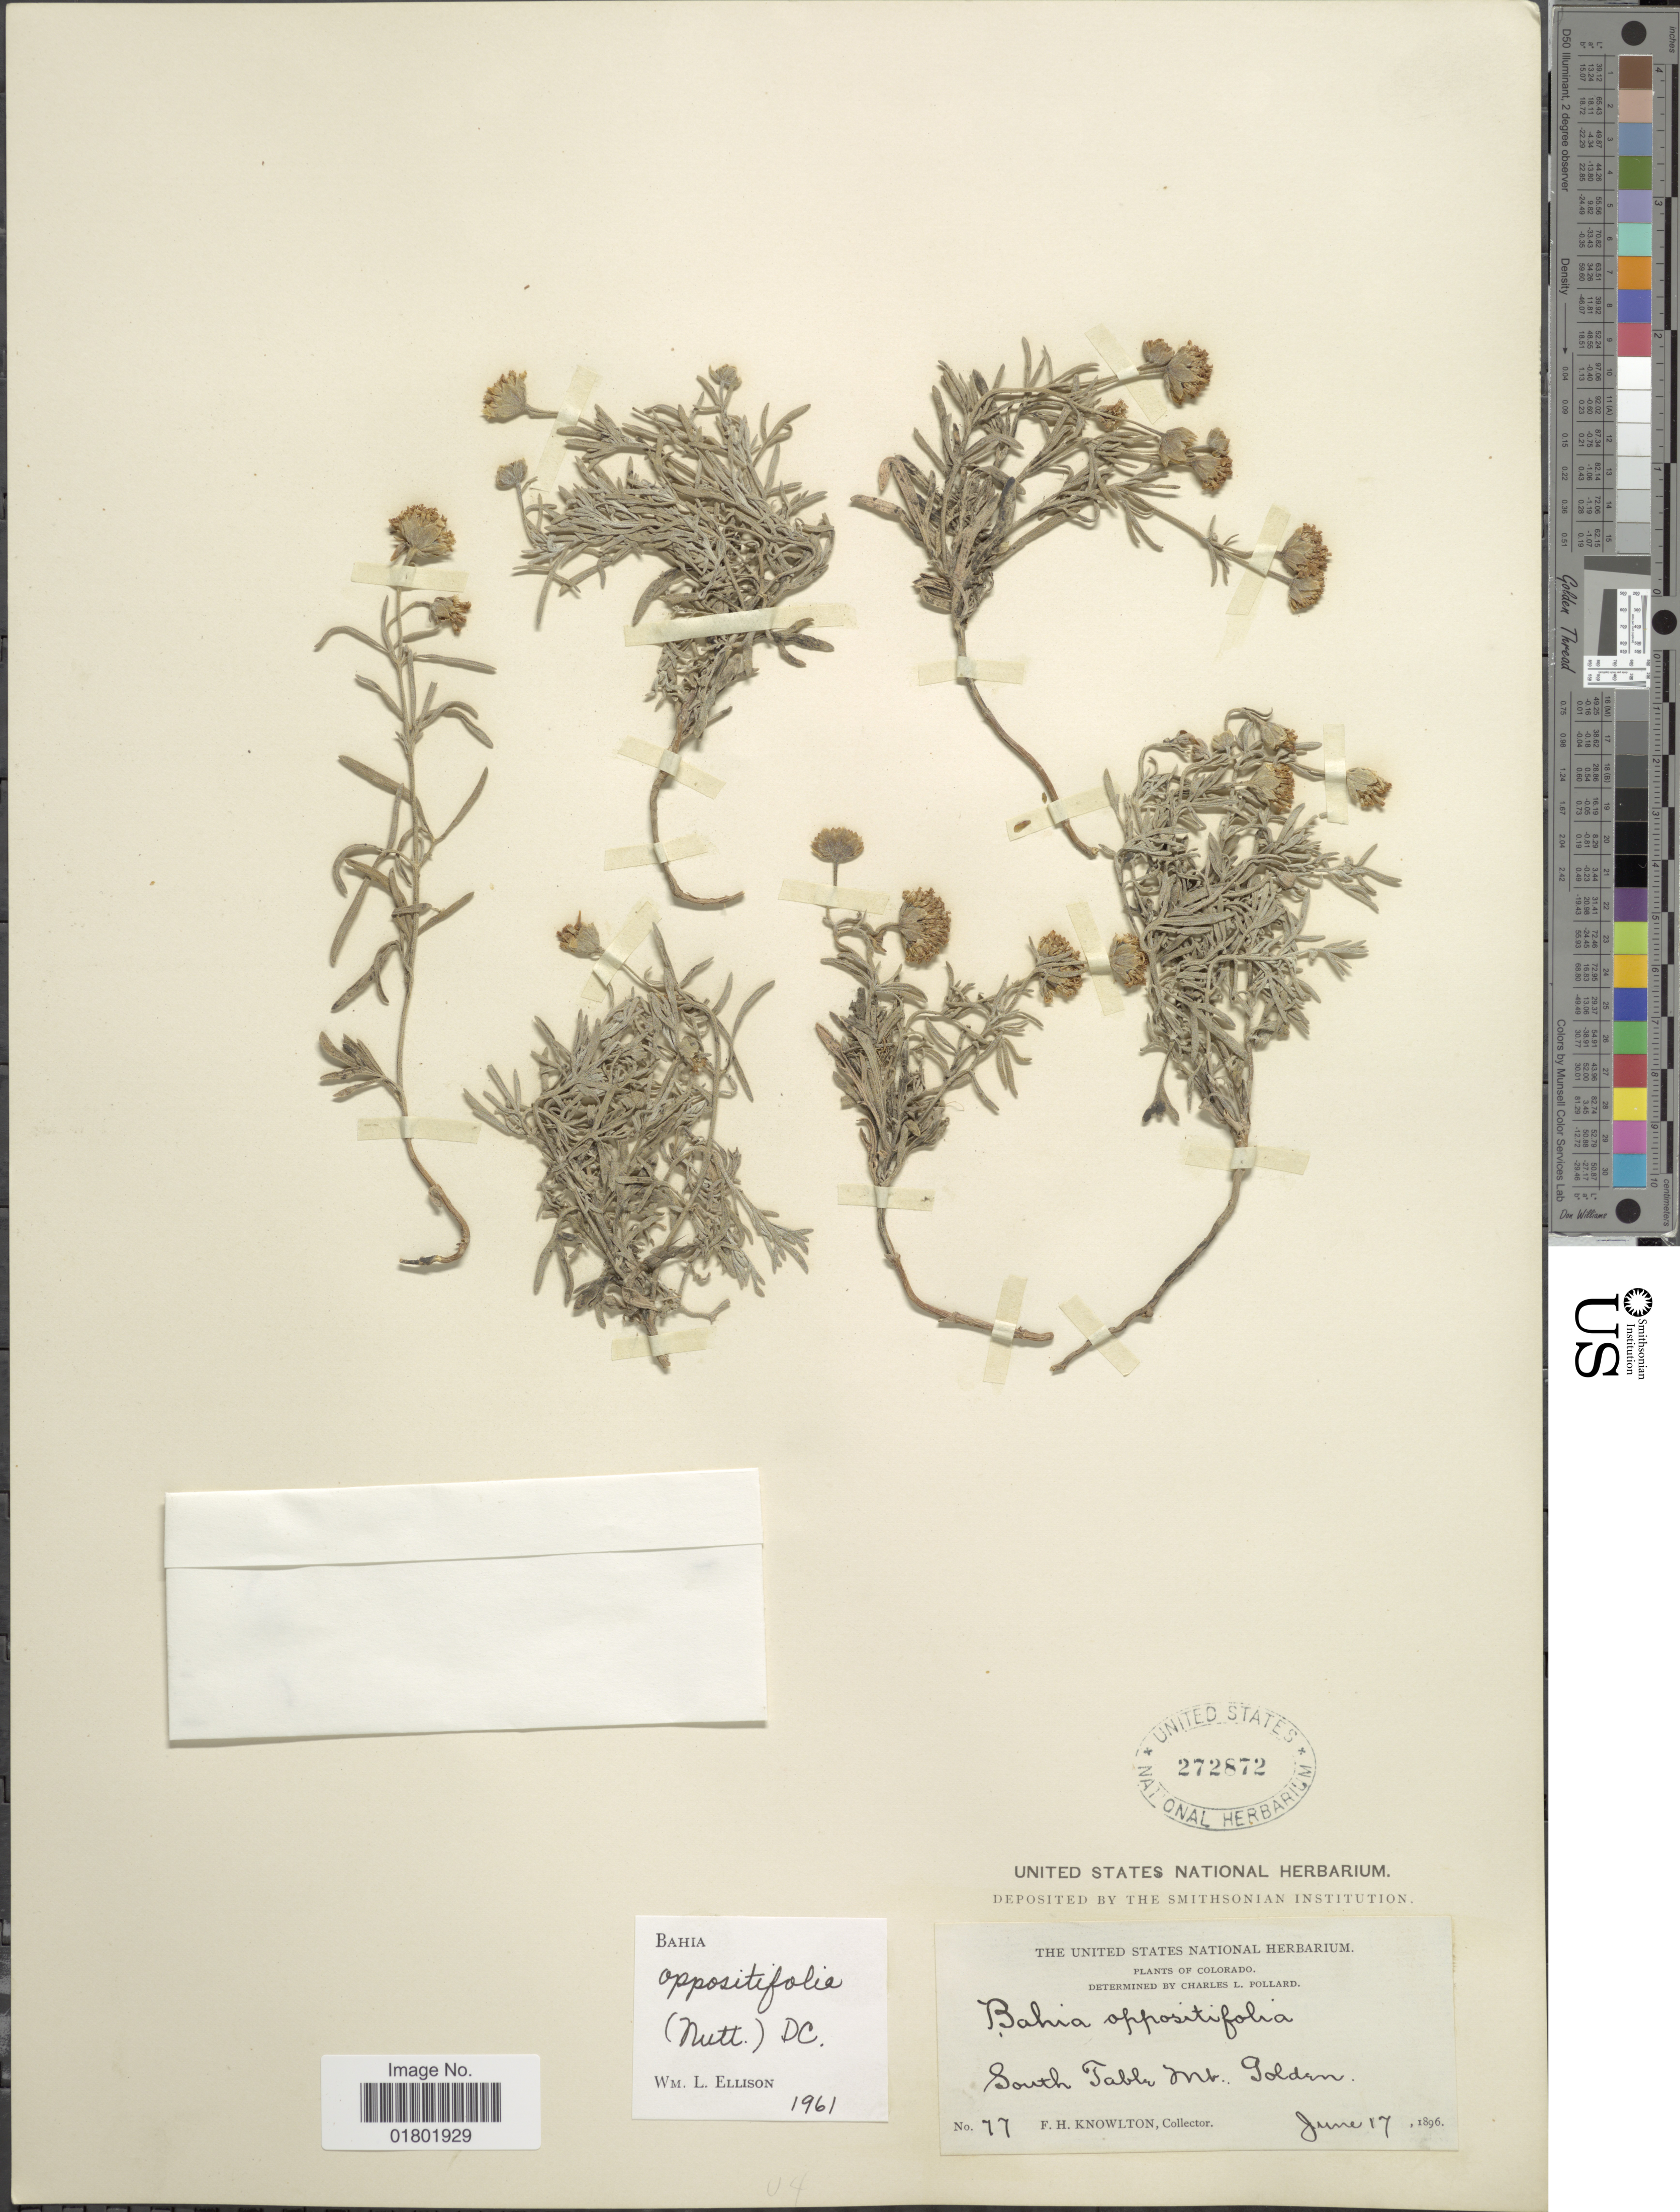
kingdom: Plantae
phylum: Tracheophyta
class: Magnoliopsida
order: Asterales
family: Asteraceae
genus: Bahia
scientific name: Bahia oppositifolia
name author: Nutt.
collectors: F. H. Knowlton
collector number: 77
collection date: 1896-06-17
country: United States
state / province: Colorado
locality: South Table mt. Golden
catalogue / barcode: US 272872